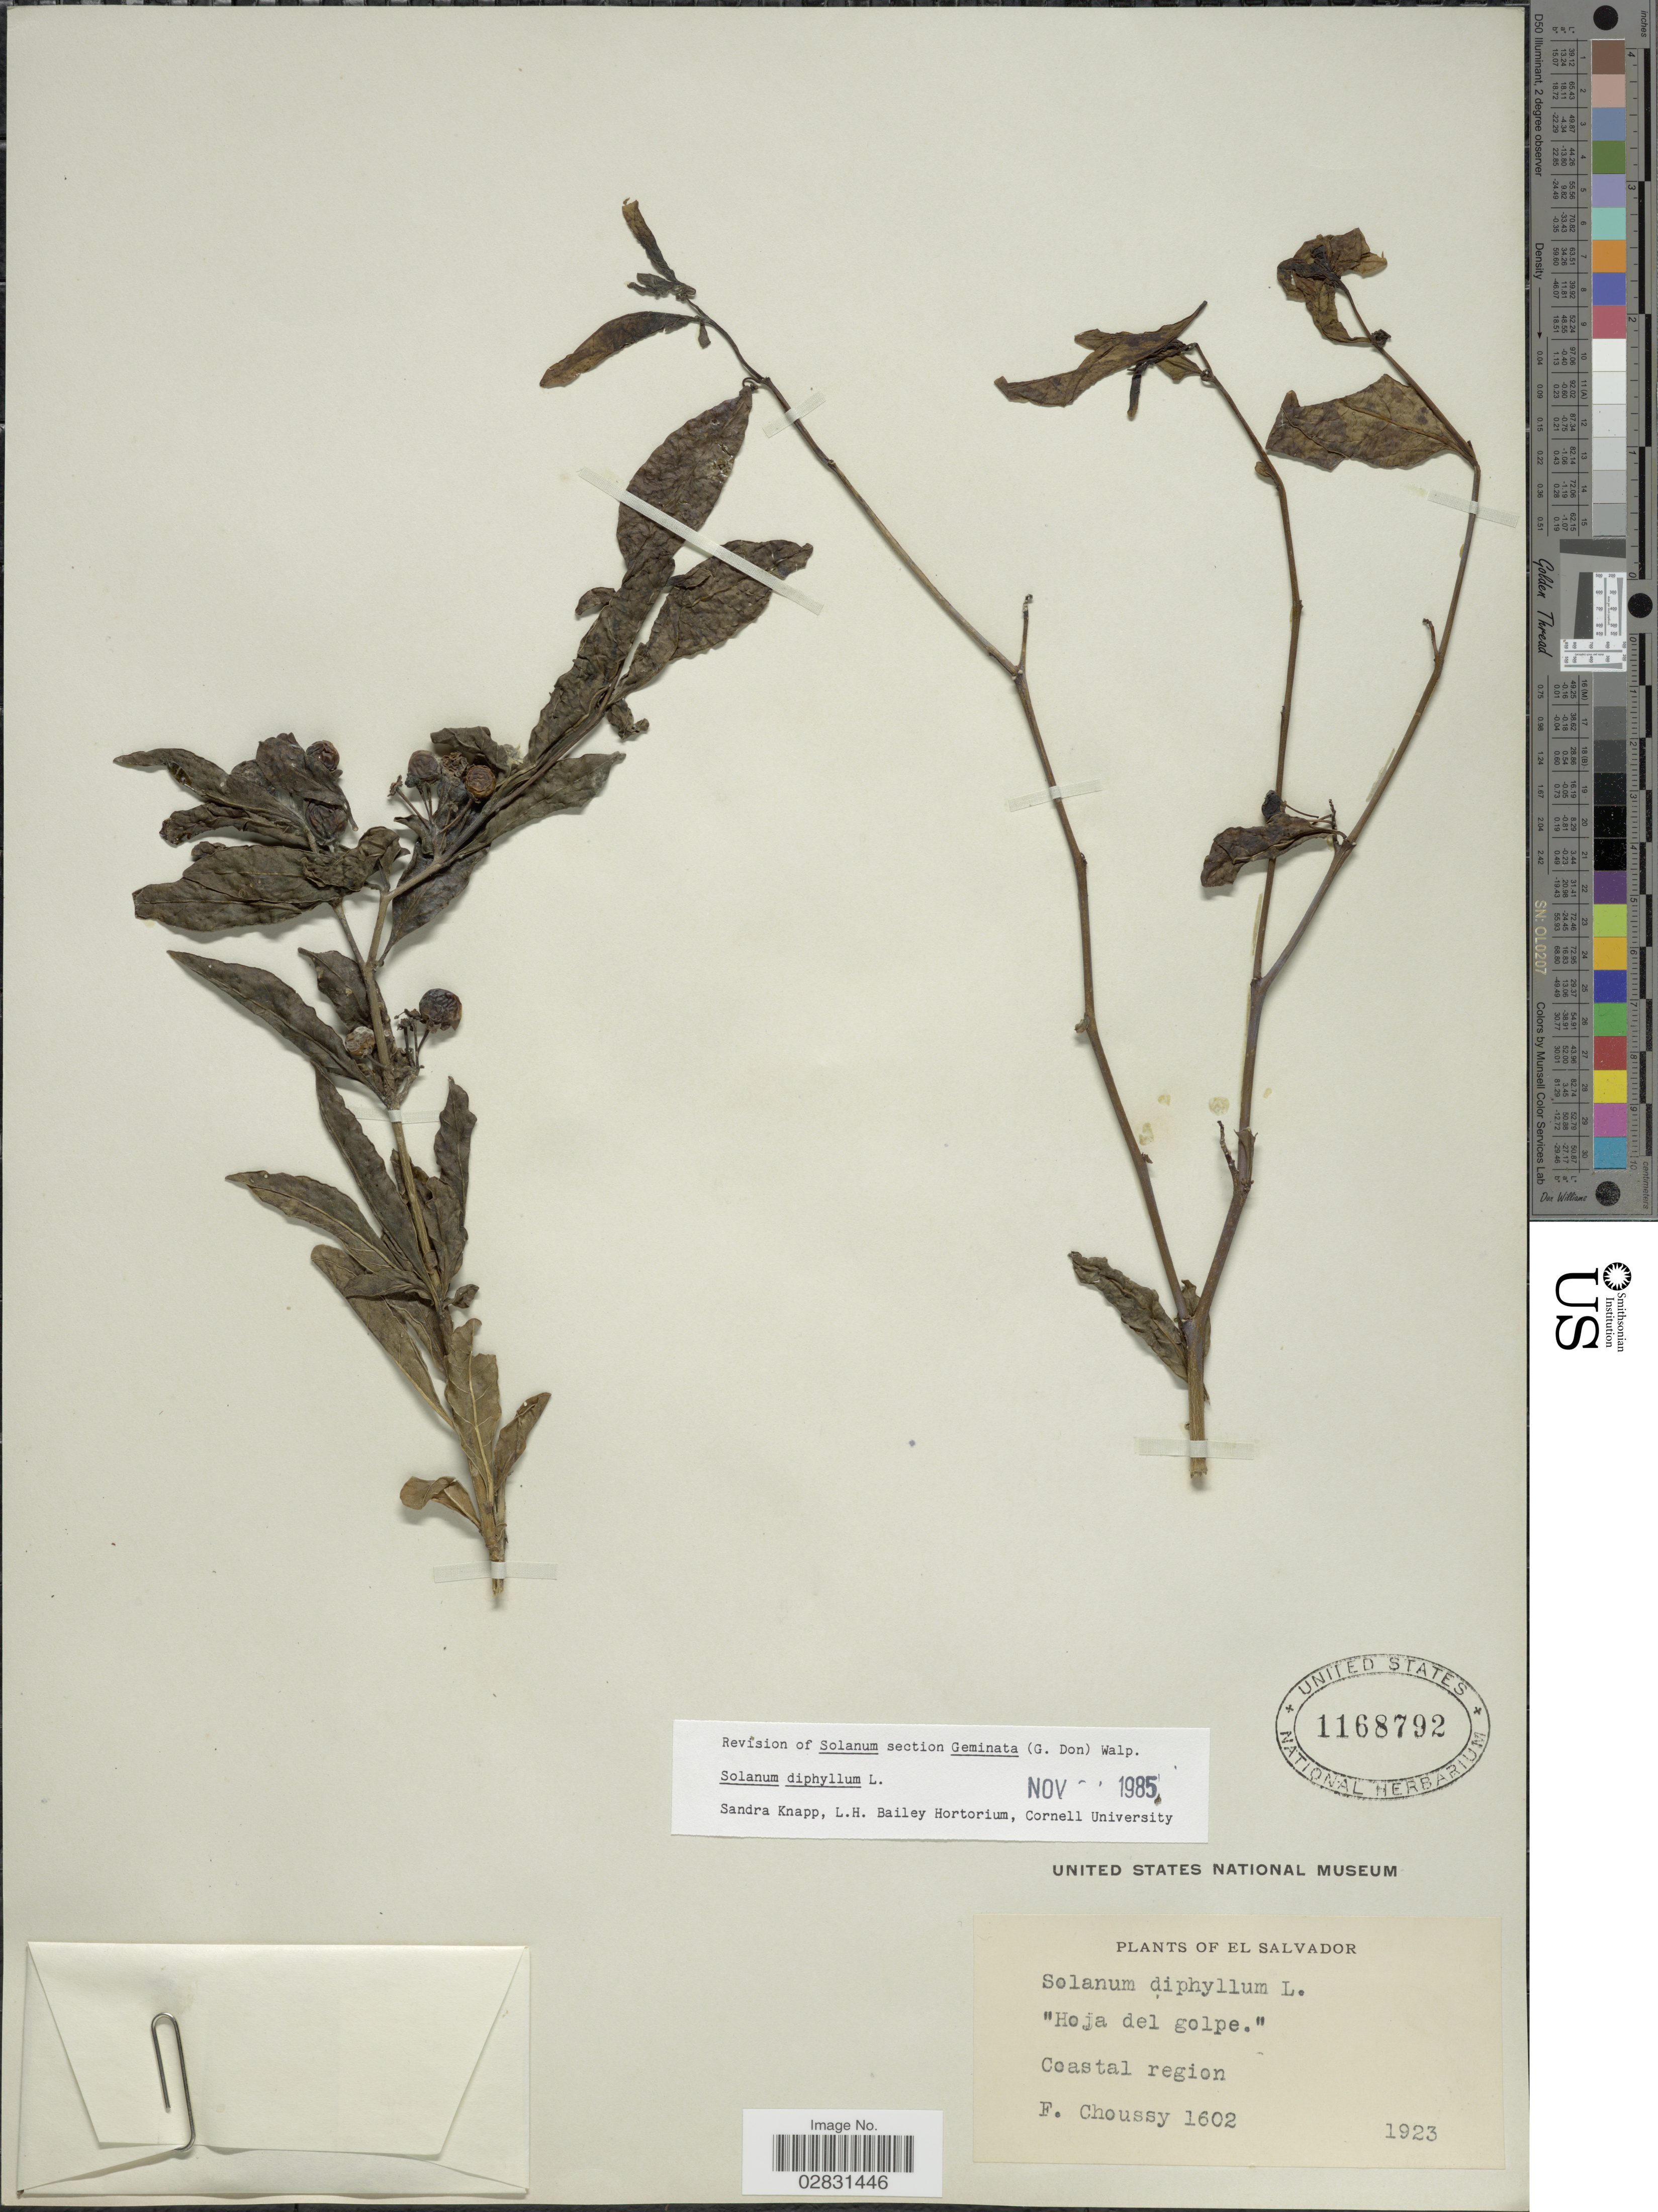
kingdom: Plantae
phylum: Tracheophyta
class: Magnoliopsida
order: Solanales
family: Solanaceae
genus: Solanum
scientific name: Solanum diphyllum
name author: L.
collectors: F. Choussy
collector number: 1602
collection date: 1923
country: El Salvador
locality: Coastal region.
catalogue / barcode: US 1168792